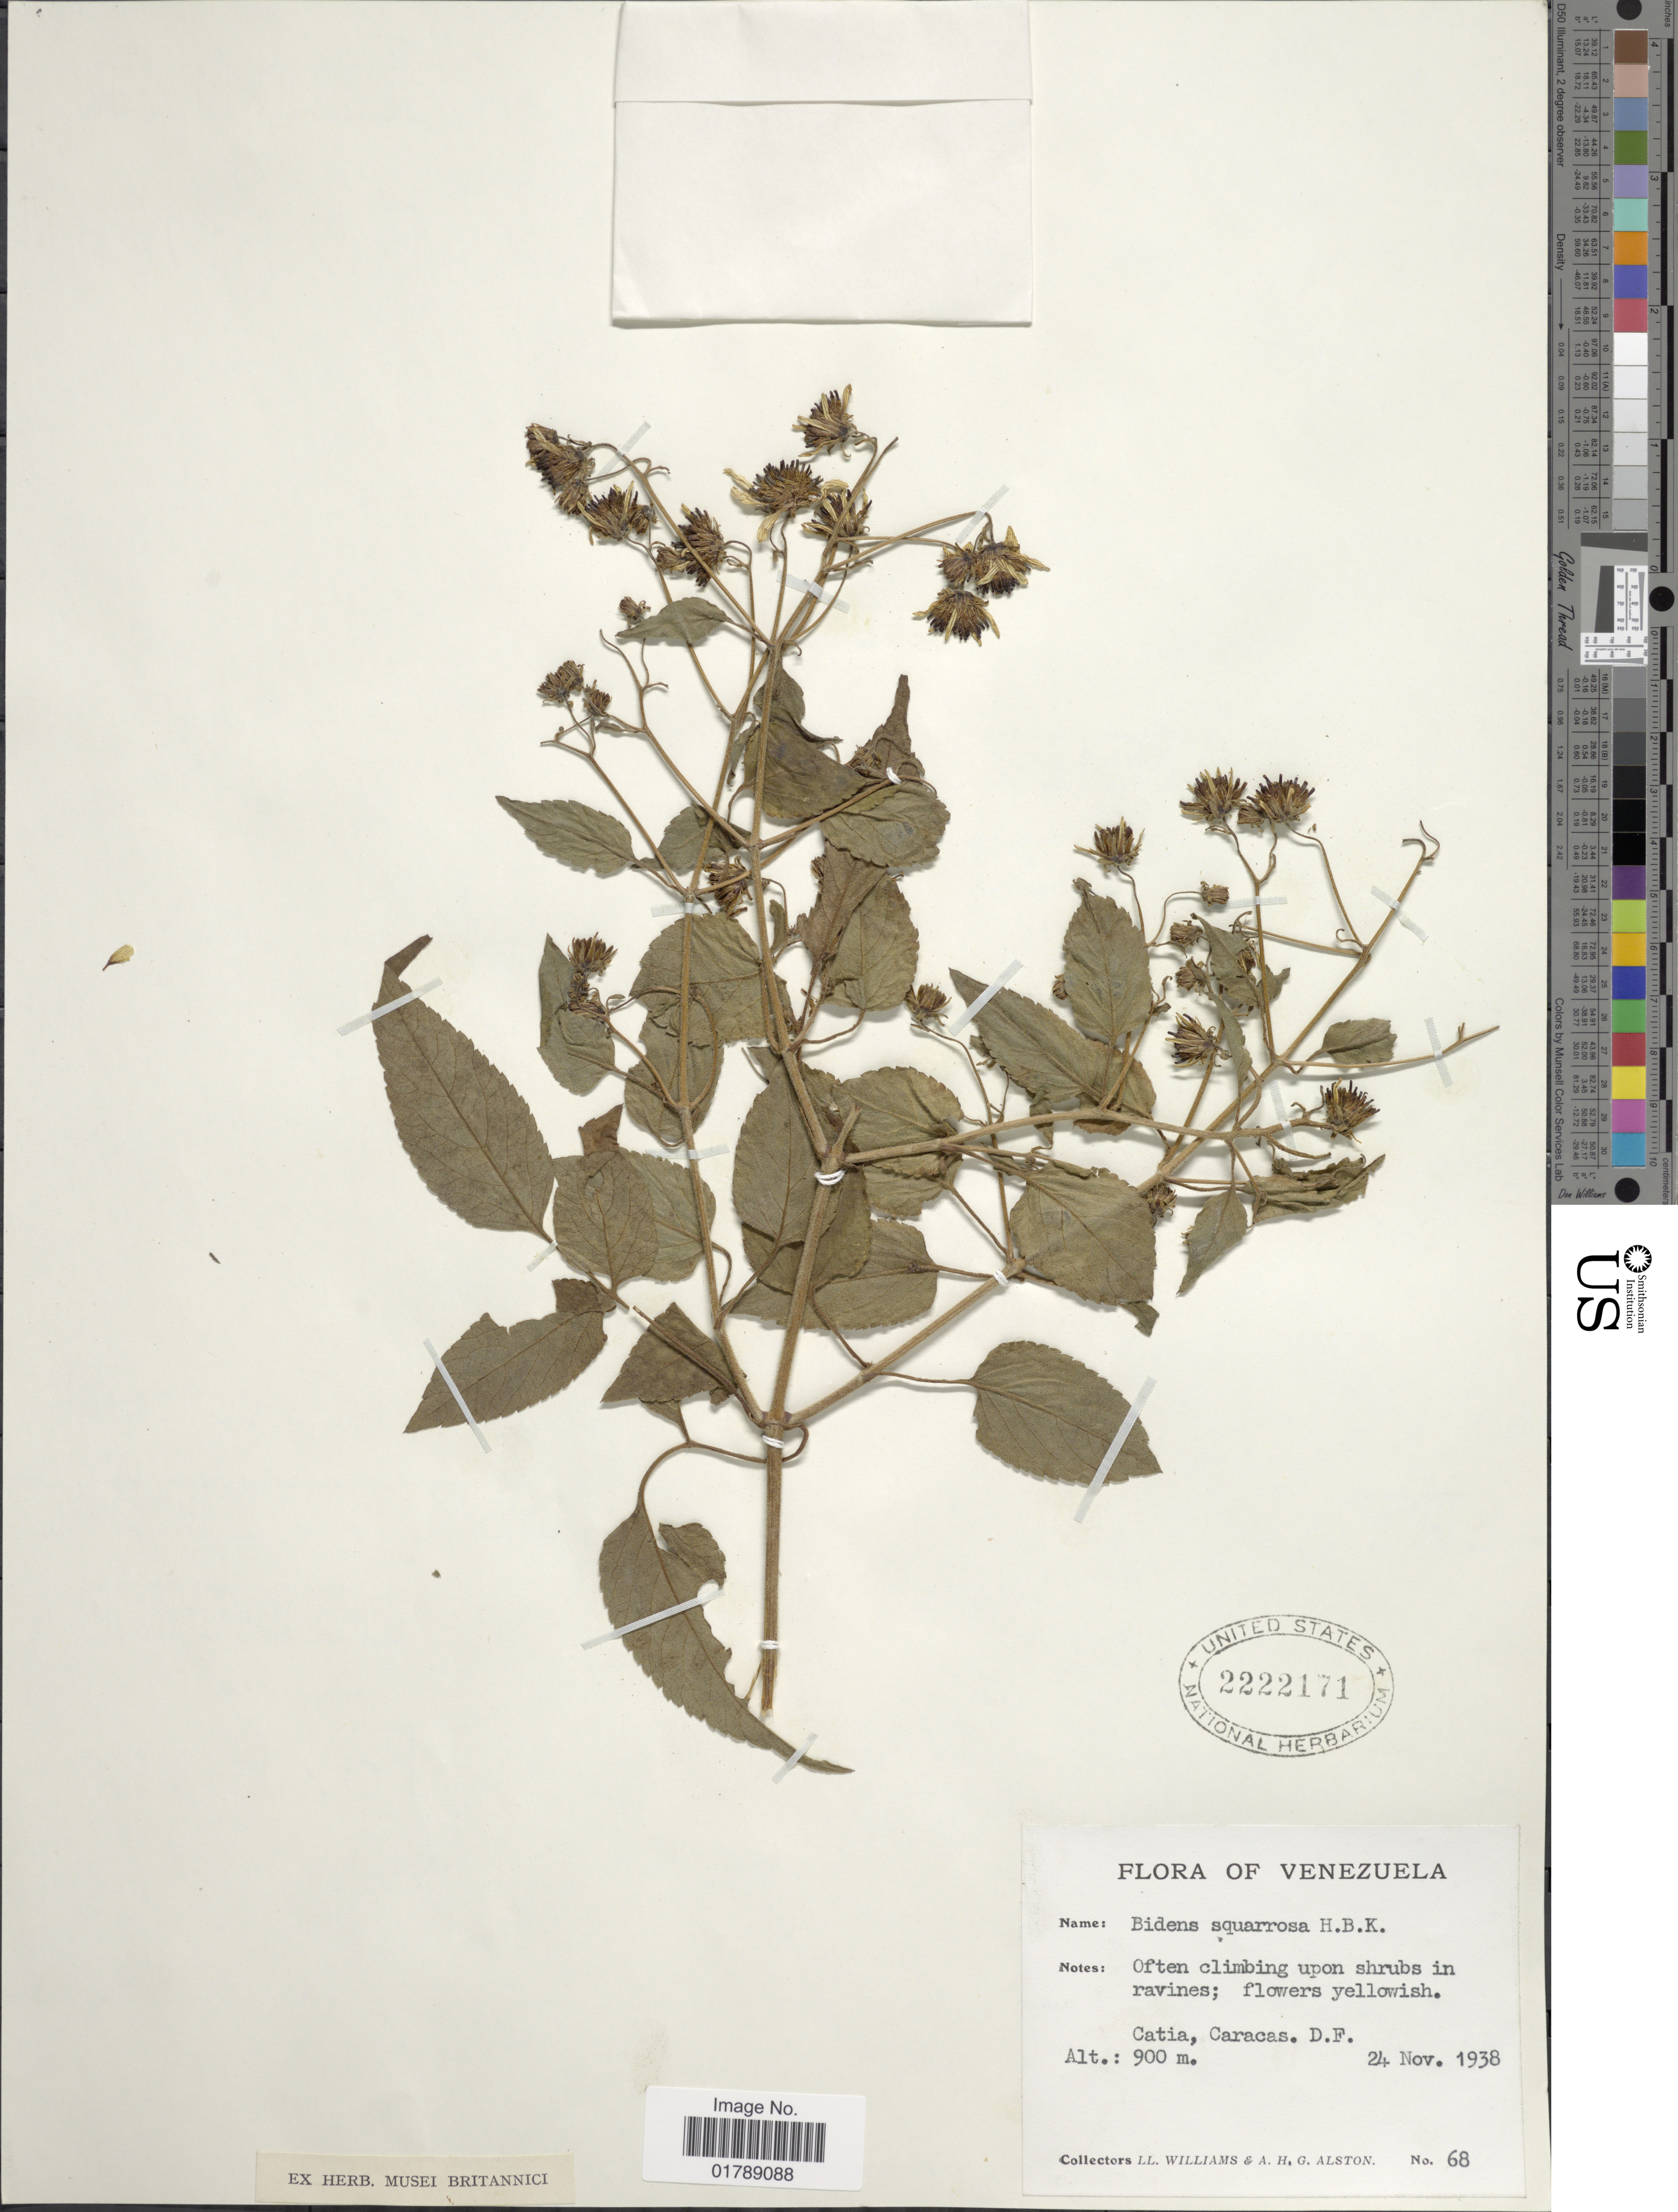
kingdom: Plantae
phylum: Tracheophyta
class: Magnoliopsida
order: Asterales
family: Asteraceae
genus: Bidens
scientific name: Bidens squarrosa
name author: Kunth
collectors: Ll. Williams & A. H. Alston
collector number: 68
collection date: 1938-11-24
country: Venezuela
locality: Catia, Caracas. D.F.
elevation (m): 900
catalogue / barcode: US 2222171